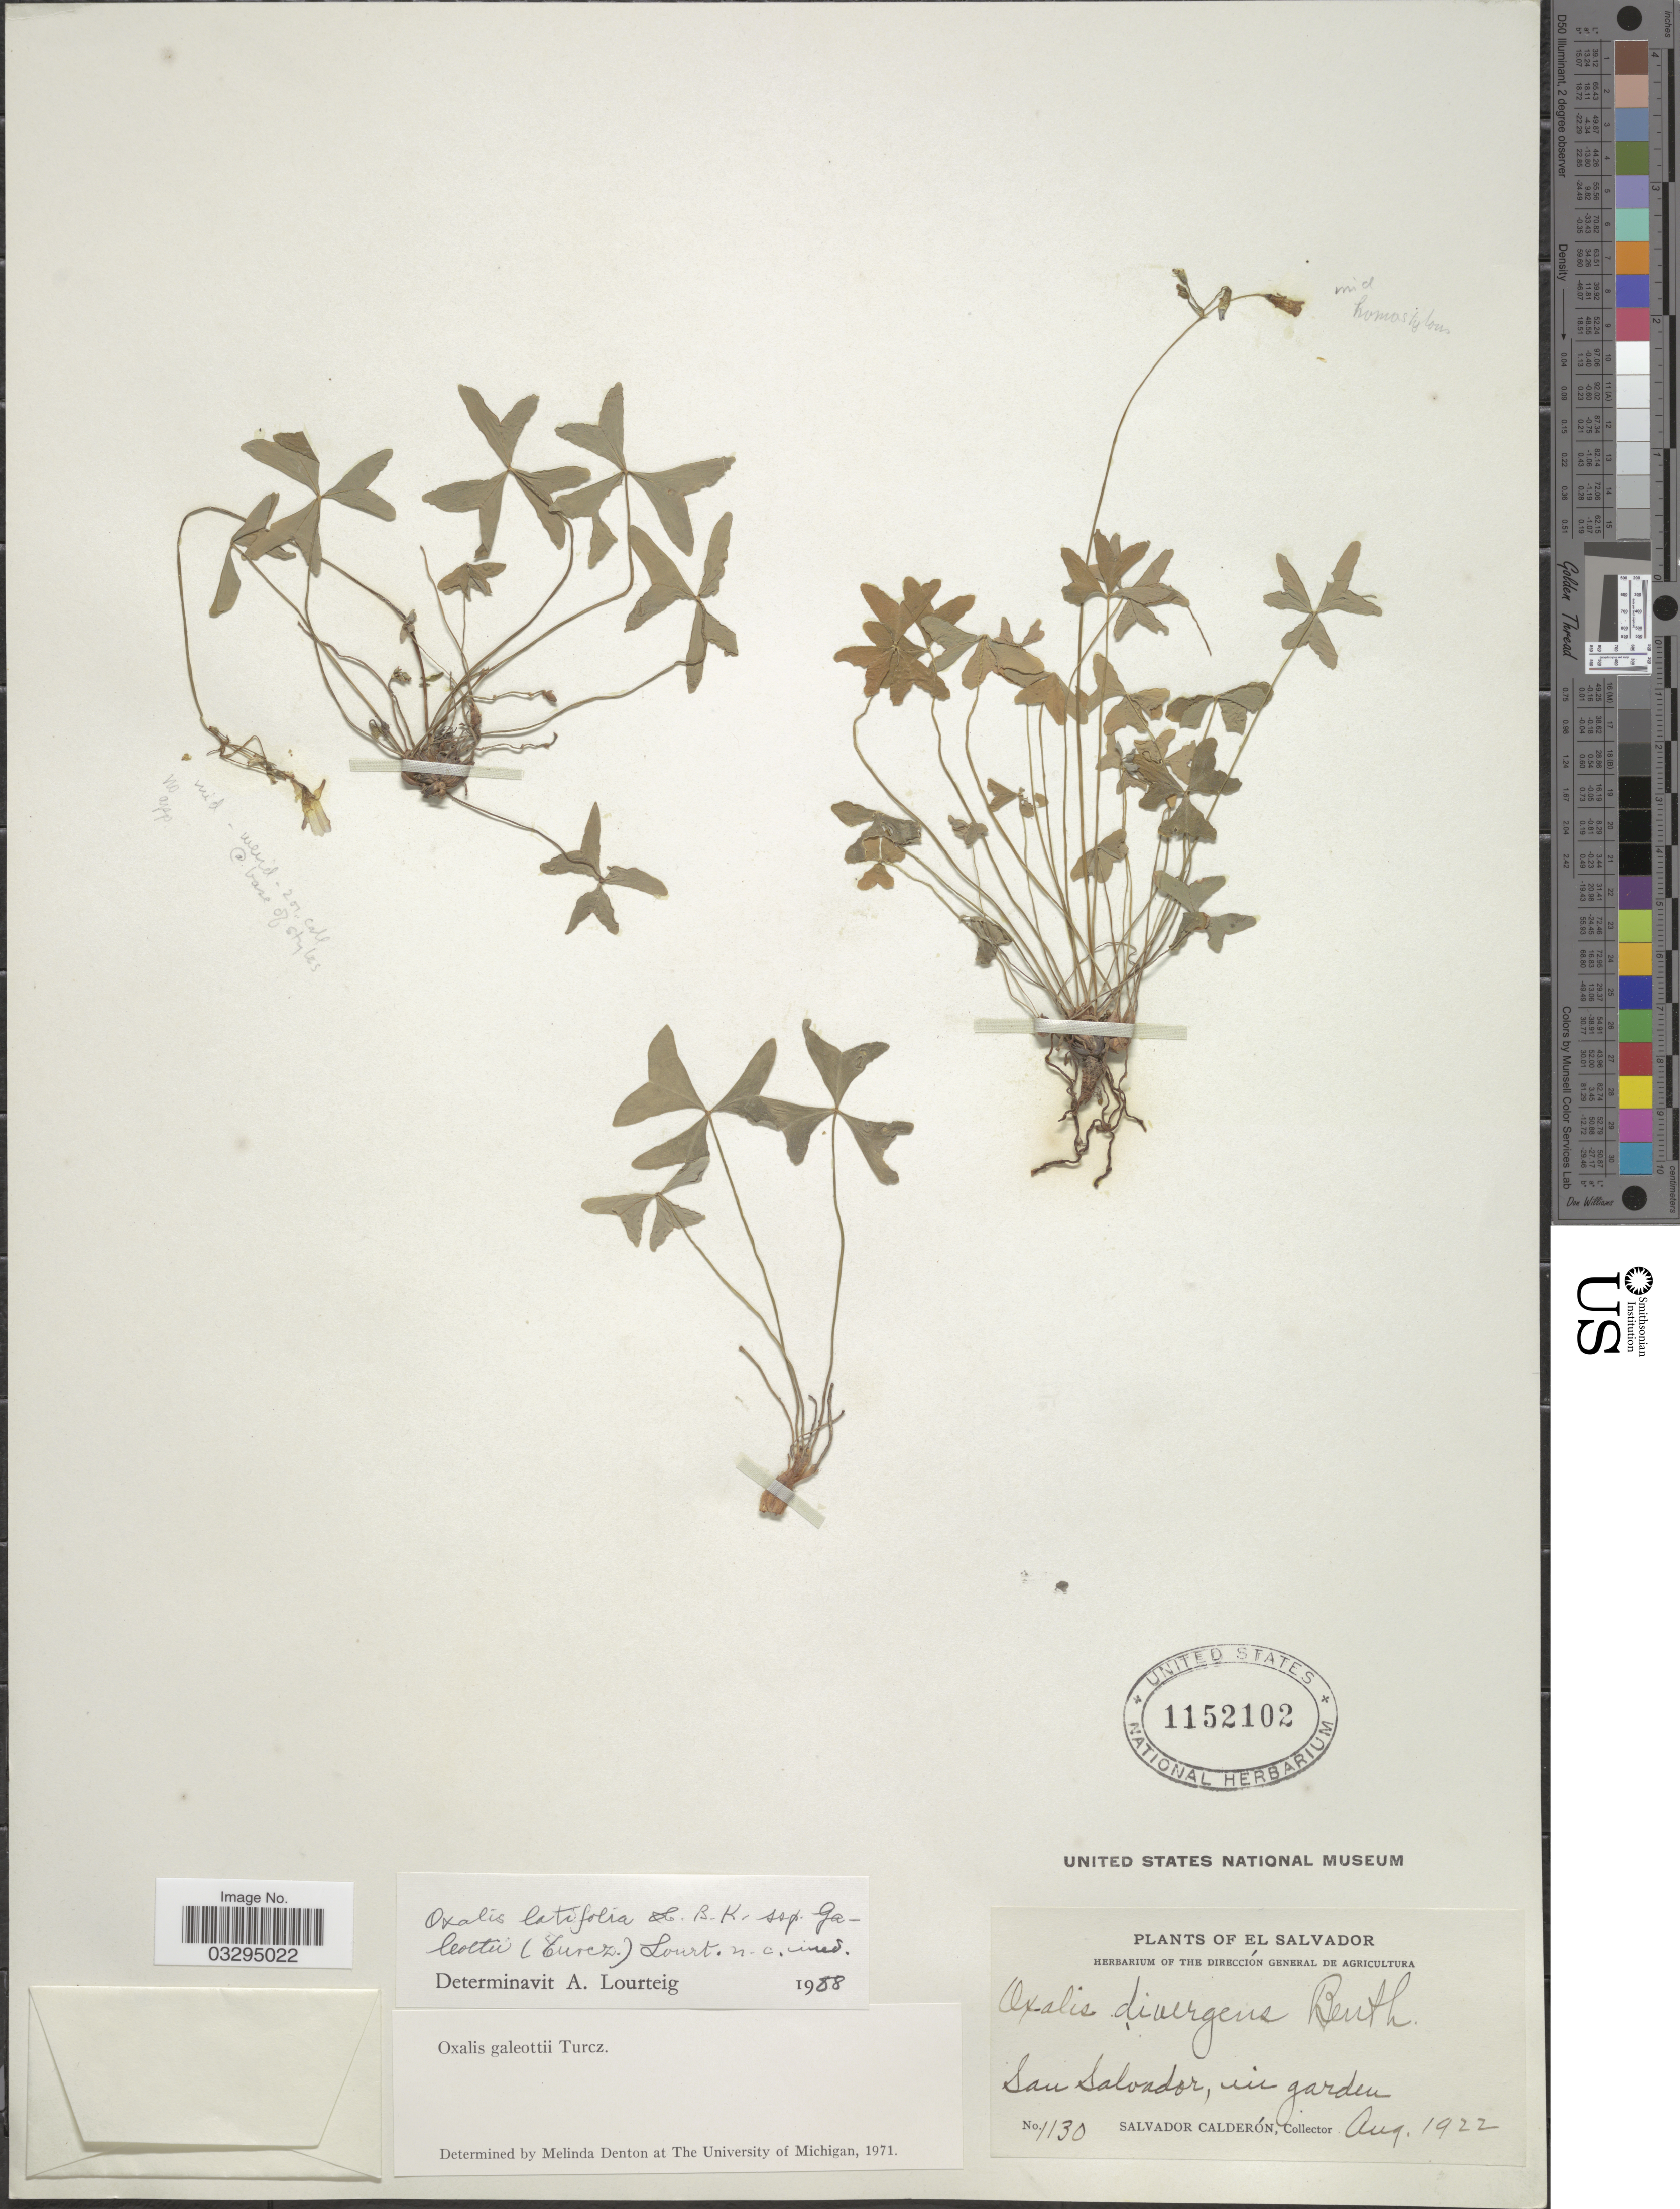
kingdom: Plantae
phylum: Tracheophyta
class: Magnoliopsida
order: Oxalidales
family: Oxalidaceae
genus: Oxalis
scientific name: Oxalis latifolia subsp. galeottii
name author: (Turcz.) Lourteig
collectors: S. Calderón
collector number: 1130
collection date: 1922-08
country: El Salvador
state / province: San Salvador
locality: San Salvador, in garden.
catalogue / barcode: US 1152102